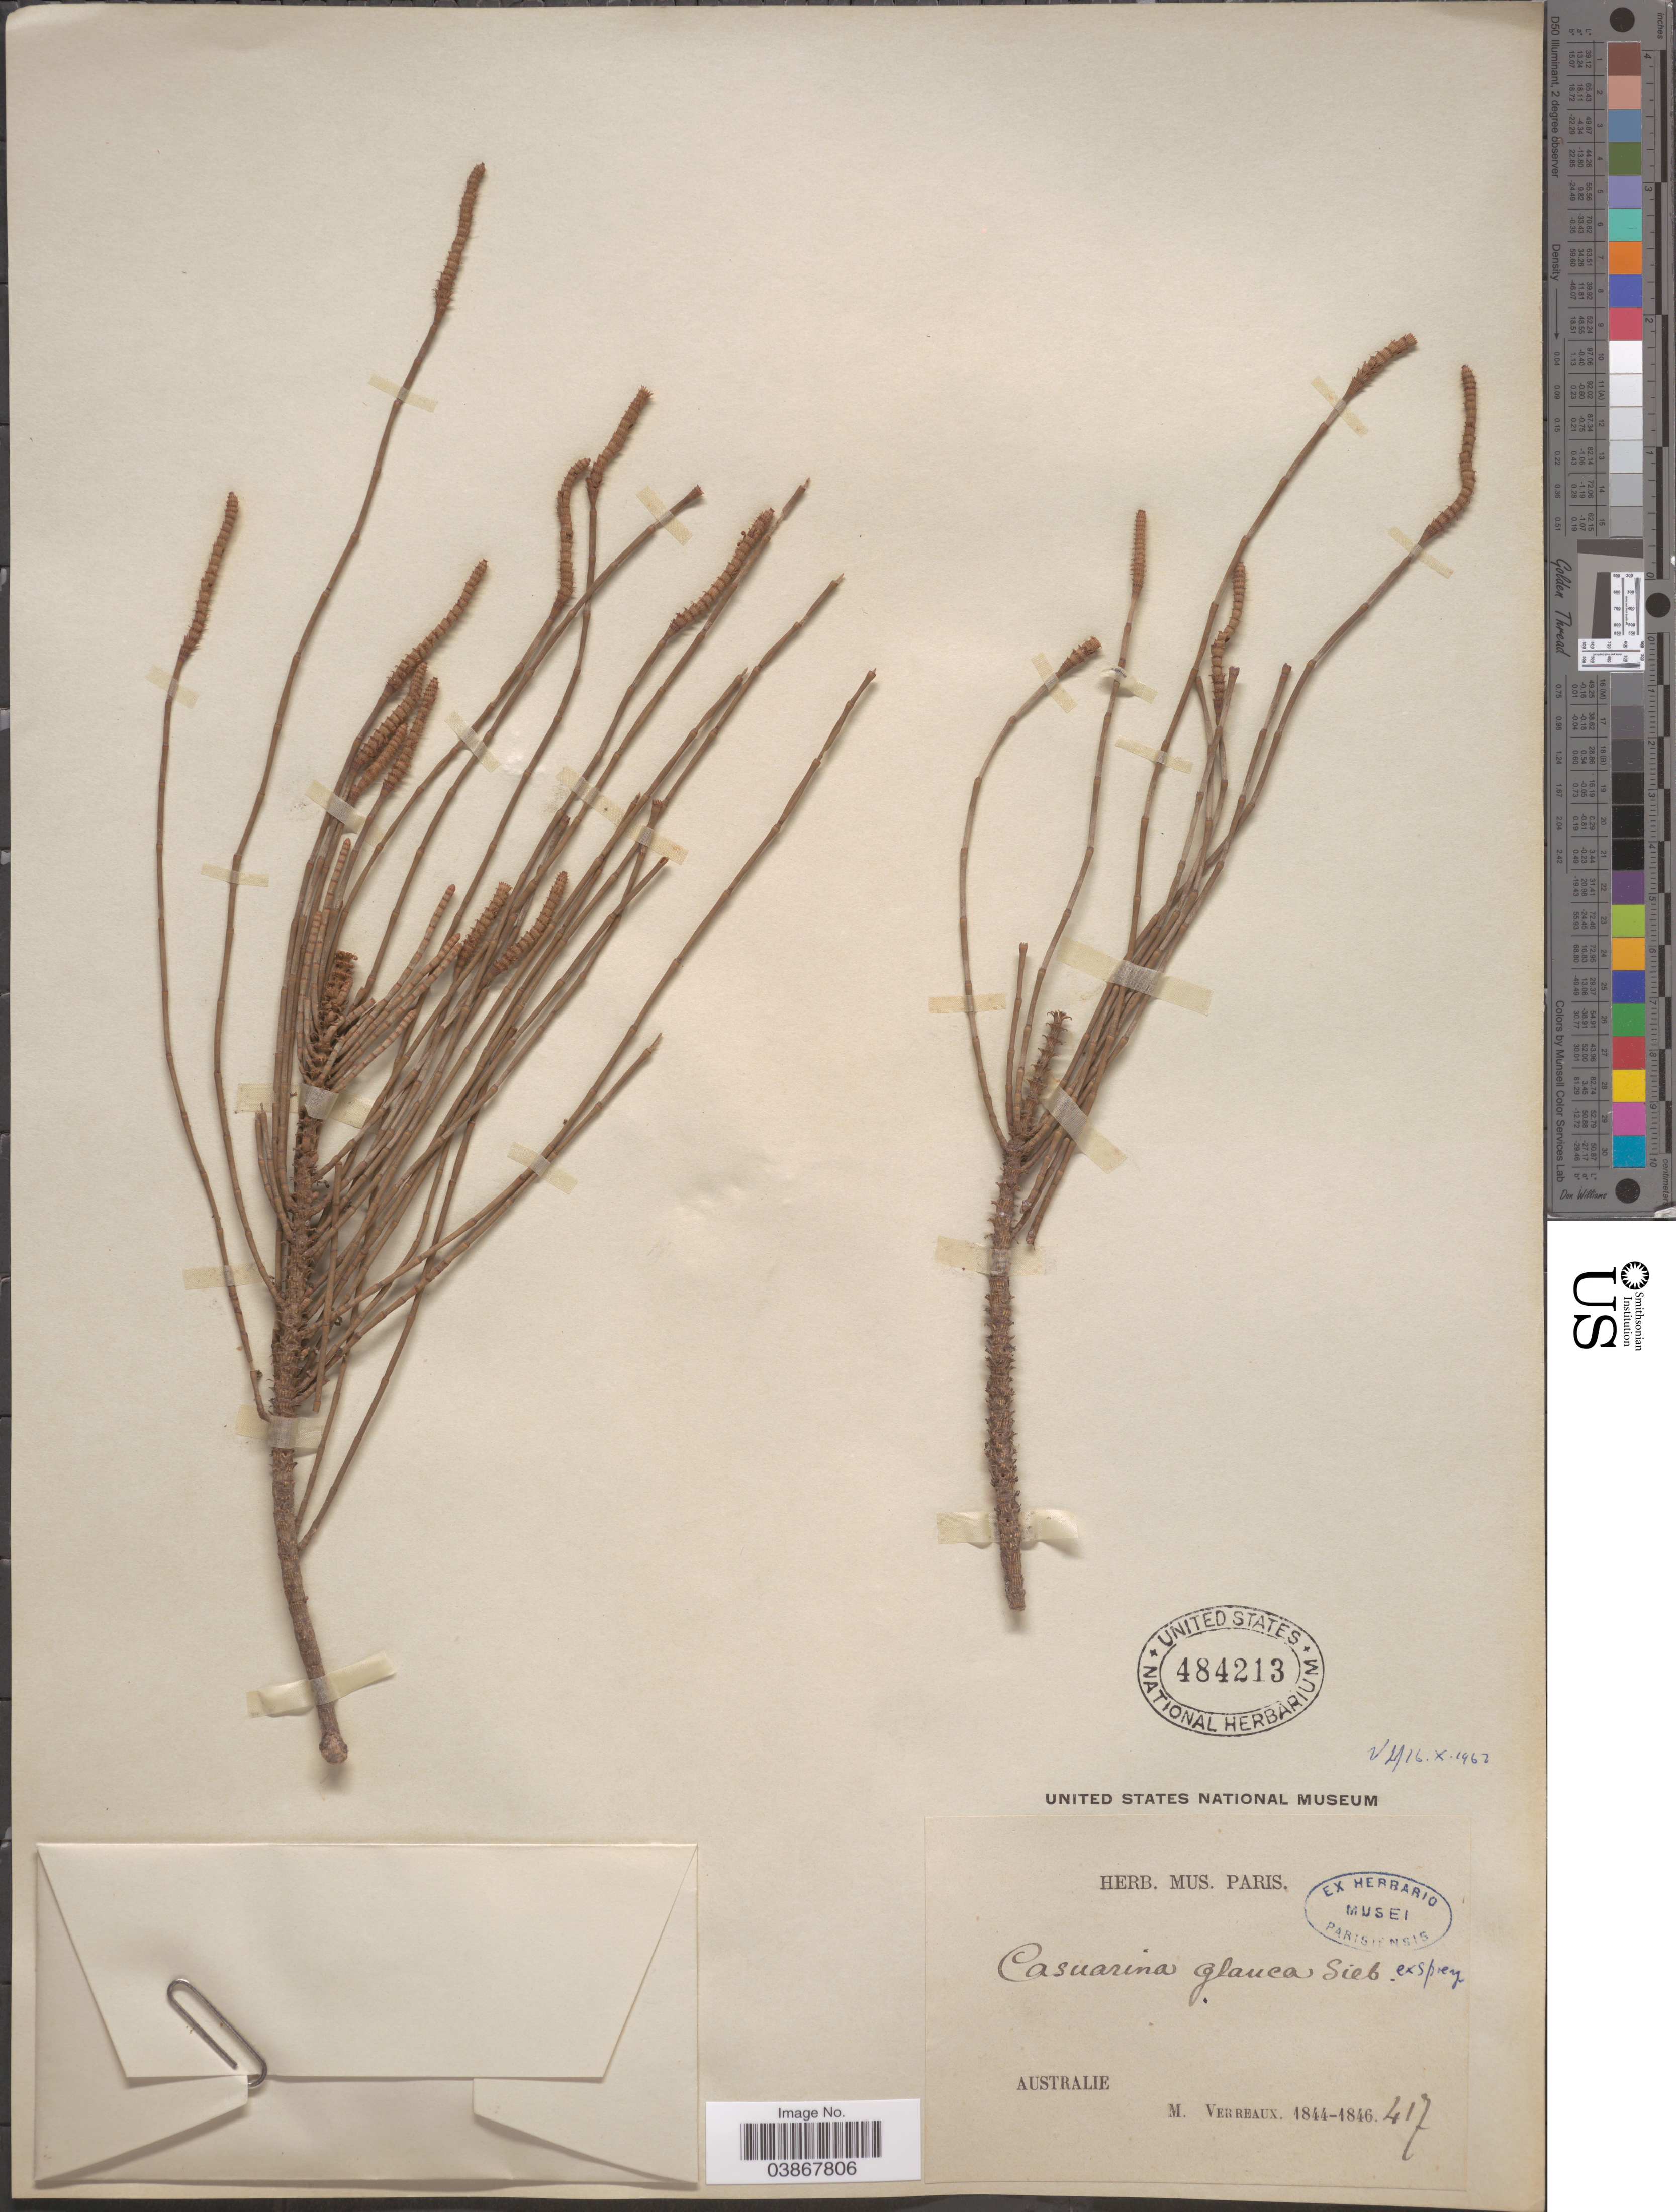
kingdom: Plantae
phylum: Tracheophyta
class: Magnoliopsida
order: Fagales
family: Casuarinaceae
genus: Casuarina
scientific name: Casuarina glauca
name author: Sieber ex Spreng.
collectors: M. Verreaux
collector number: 417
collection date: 1844/1846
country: Australia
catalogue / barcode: US 484213